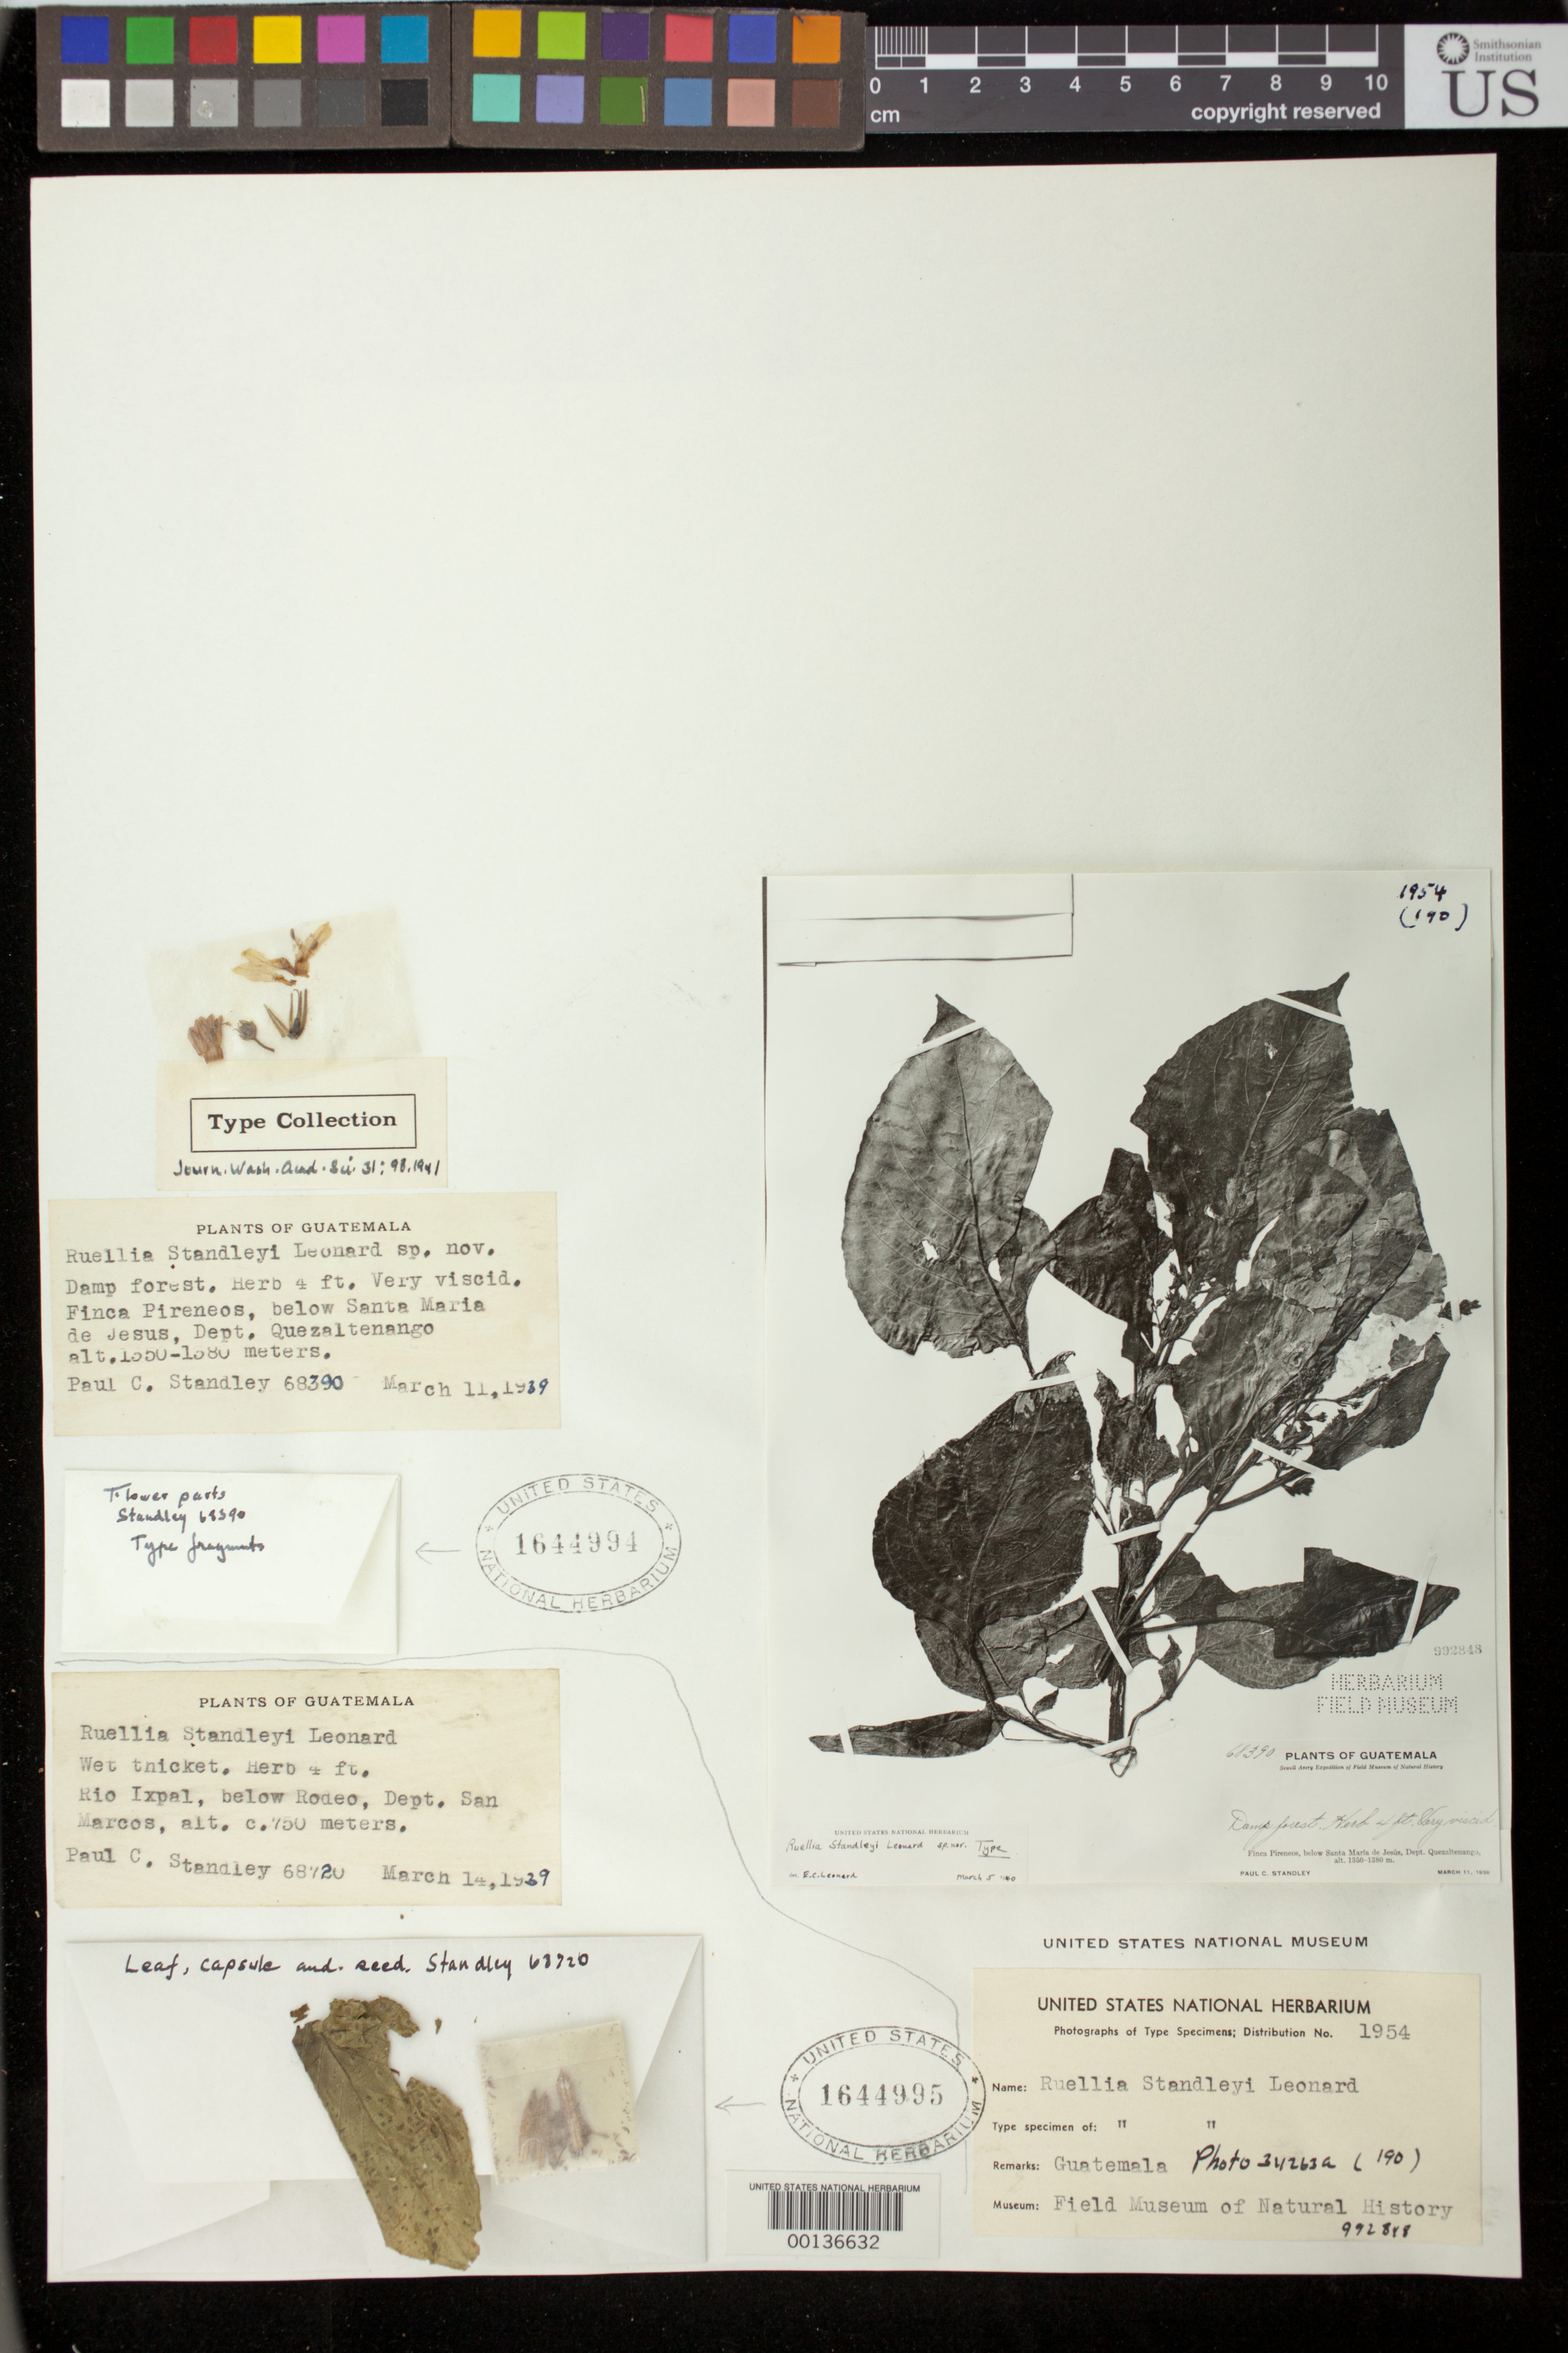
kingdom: Plantae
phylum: Tracheophyta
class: Magnoliopsida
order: Lamiales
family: Acanthaceae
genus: Ruellia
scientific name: Ruellia standleyi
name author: Leonard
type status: Isotype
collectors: P. C. Standley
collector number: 68390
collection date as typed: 11 Mar 1939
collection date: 1939-03-11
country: Guatemala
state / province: Quetzaltenango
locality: Finca Pirineos, below Santa Maria de Jesus.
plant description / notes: Photograph and fragmentary material of (holo) type specimen ex herb. Field Museum. Also mounted on sheet is fragmentary material of (non-type) specimen, Standley 68720 (USNH 1644995), source not identified but also from Field Museum?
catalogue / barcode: US 1644994